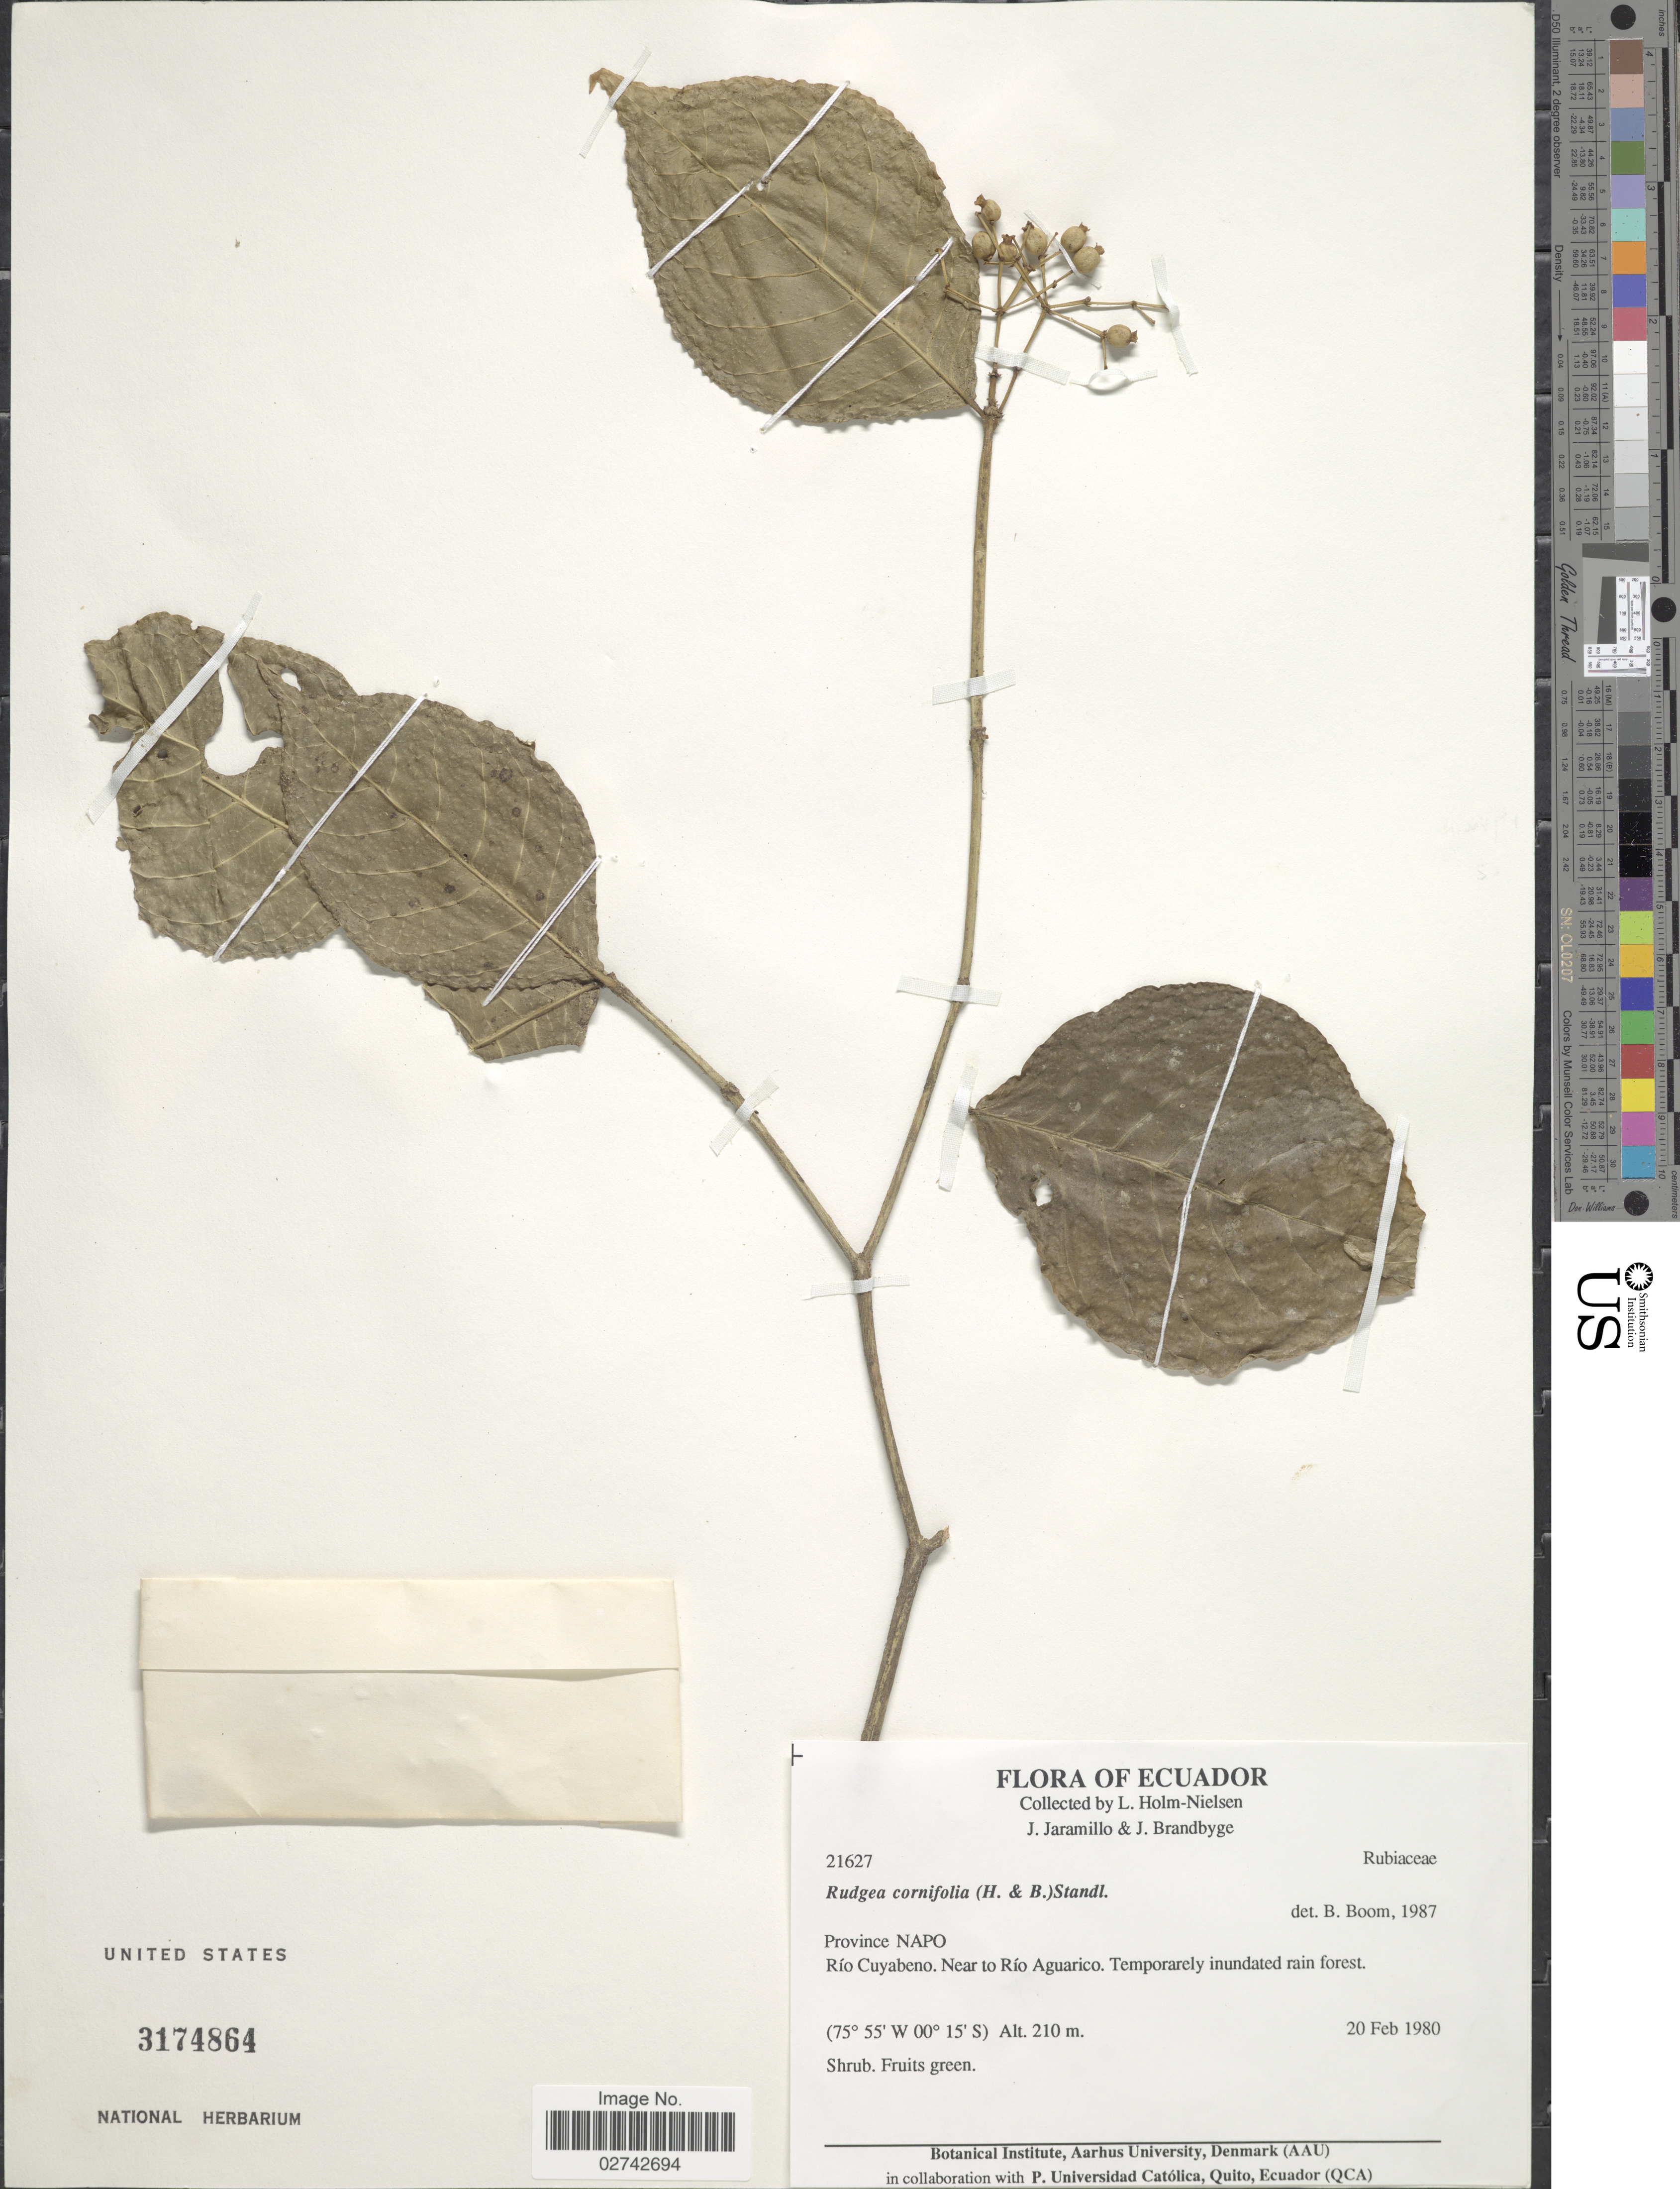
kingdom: Plantae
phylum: Tracheophyta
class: Magnoliopsida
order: Gentianales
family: Rubiaceae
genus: Rudgea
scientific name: Rudgea cornifolia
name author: (Kunth) Standl.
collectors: L. Holm-Nielsen, J. Jaramillo & J. Brandbyge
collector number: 21627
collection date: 1980-02-20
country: Ecuador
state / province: Napo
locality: Rio Cuyabeno, near to Rio Aguarico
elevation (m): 210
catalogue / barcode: US 3174864